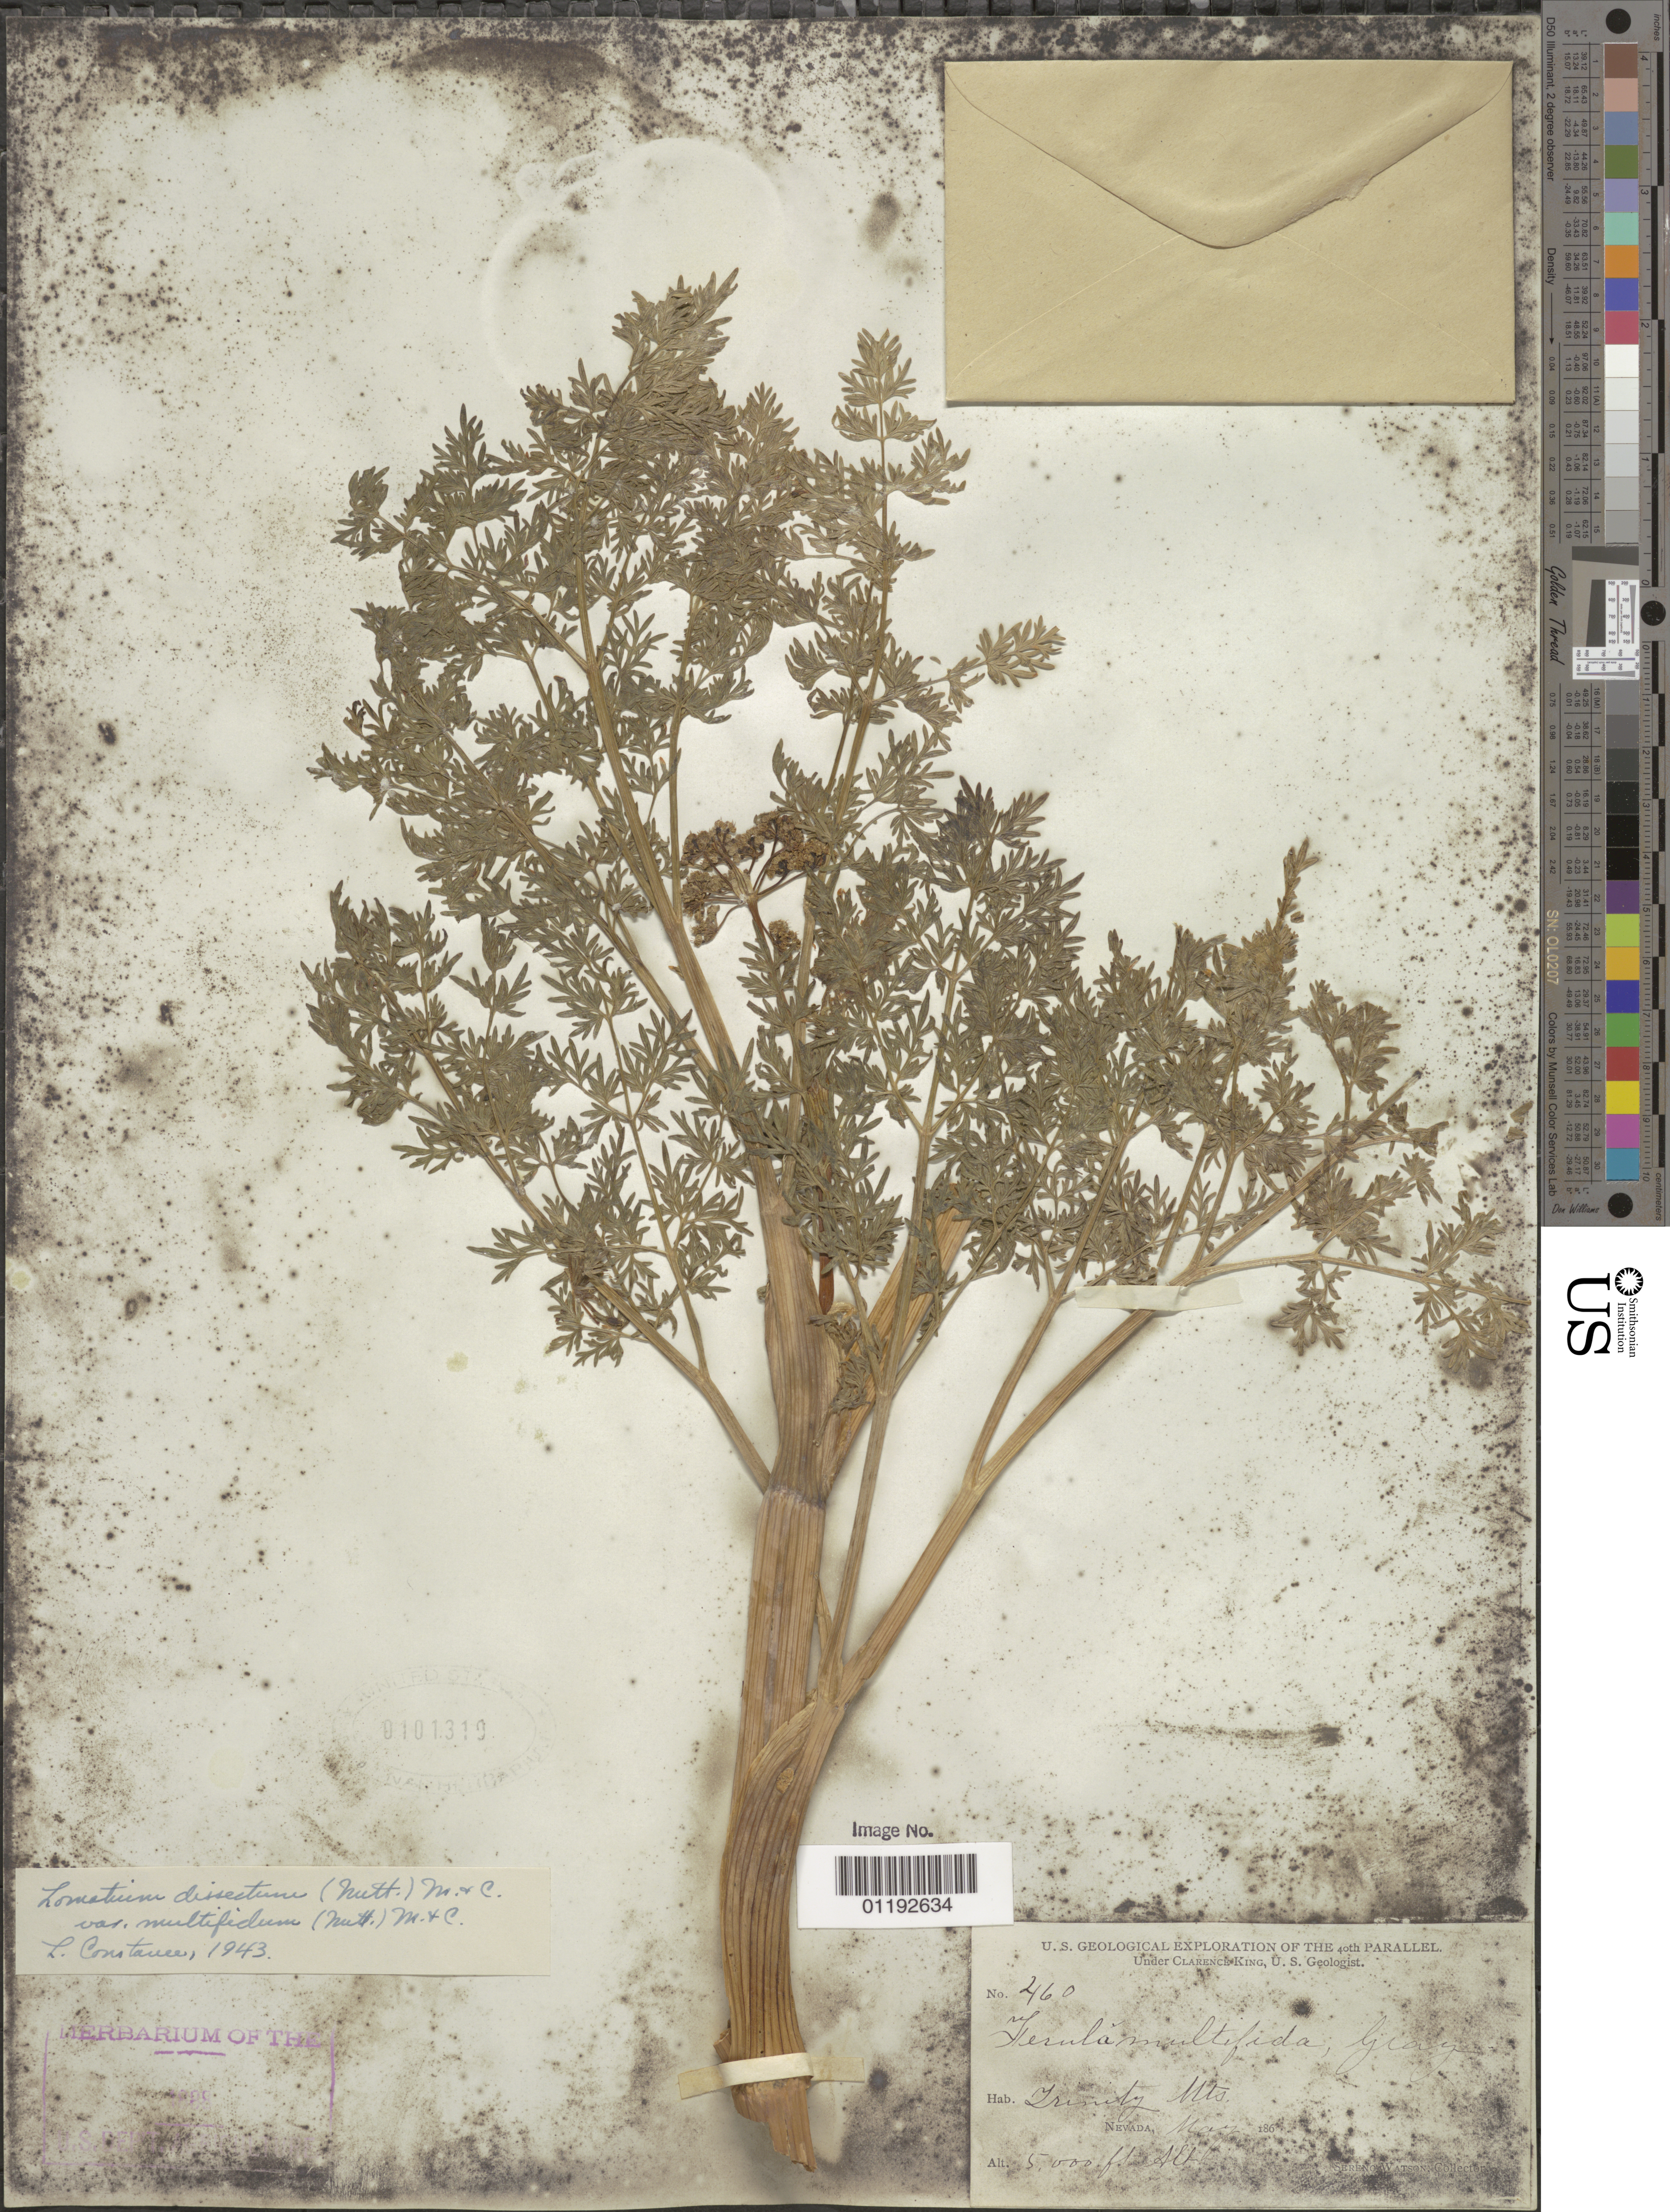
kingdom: Plantae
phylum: Tracheophyta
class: Magnoliopsida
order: Apiales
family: Apiaceae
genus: Lomatium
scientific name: Lomatium dissectum var. multifidum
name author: (Nutt.) Mathias & Constance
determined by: Constance, L., (UC), University of California Berkeley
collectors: S. Watson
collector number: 460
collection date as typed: May 186-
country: United States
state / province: Nevada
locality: Trinity Mts.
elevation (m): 1524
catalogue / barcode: US 101319